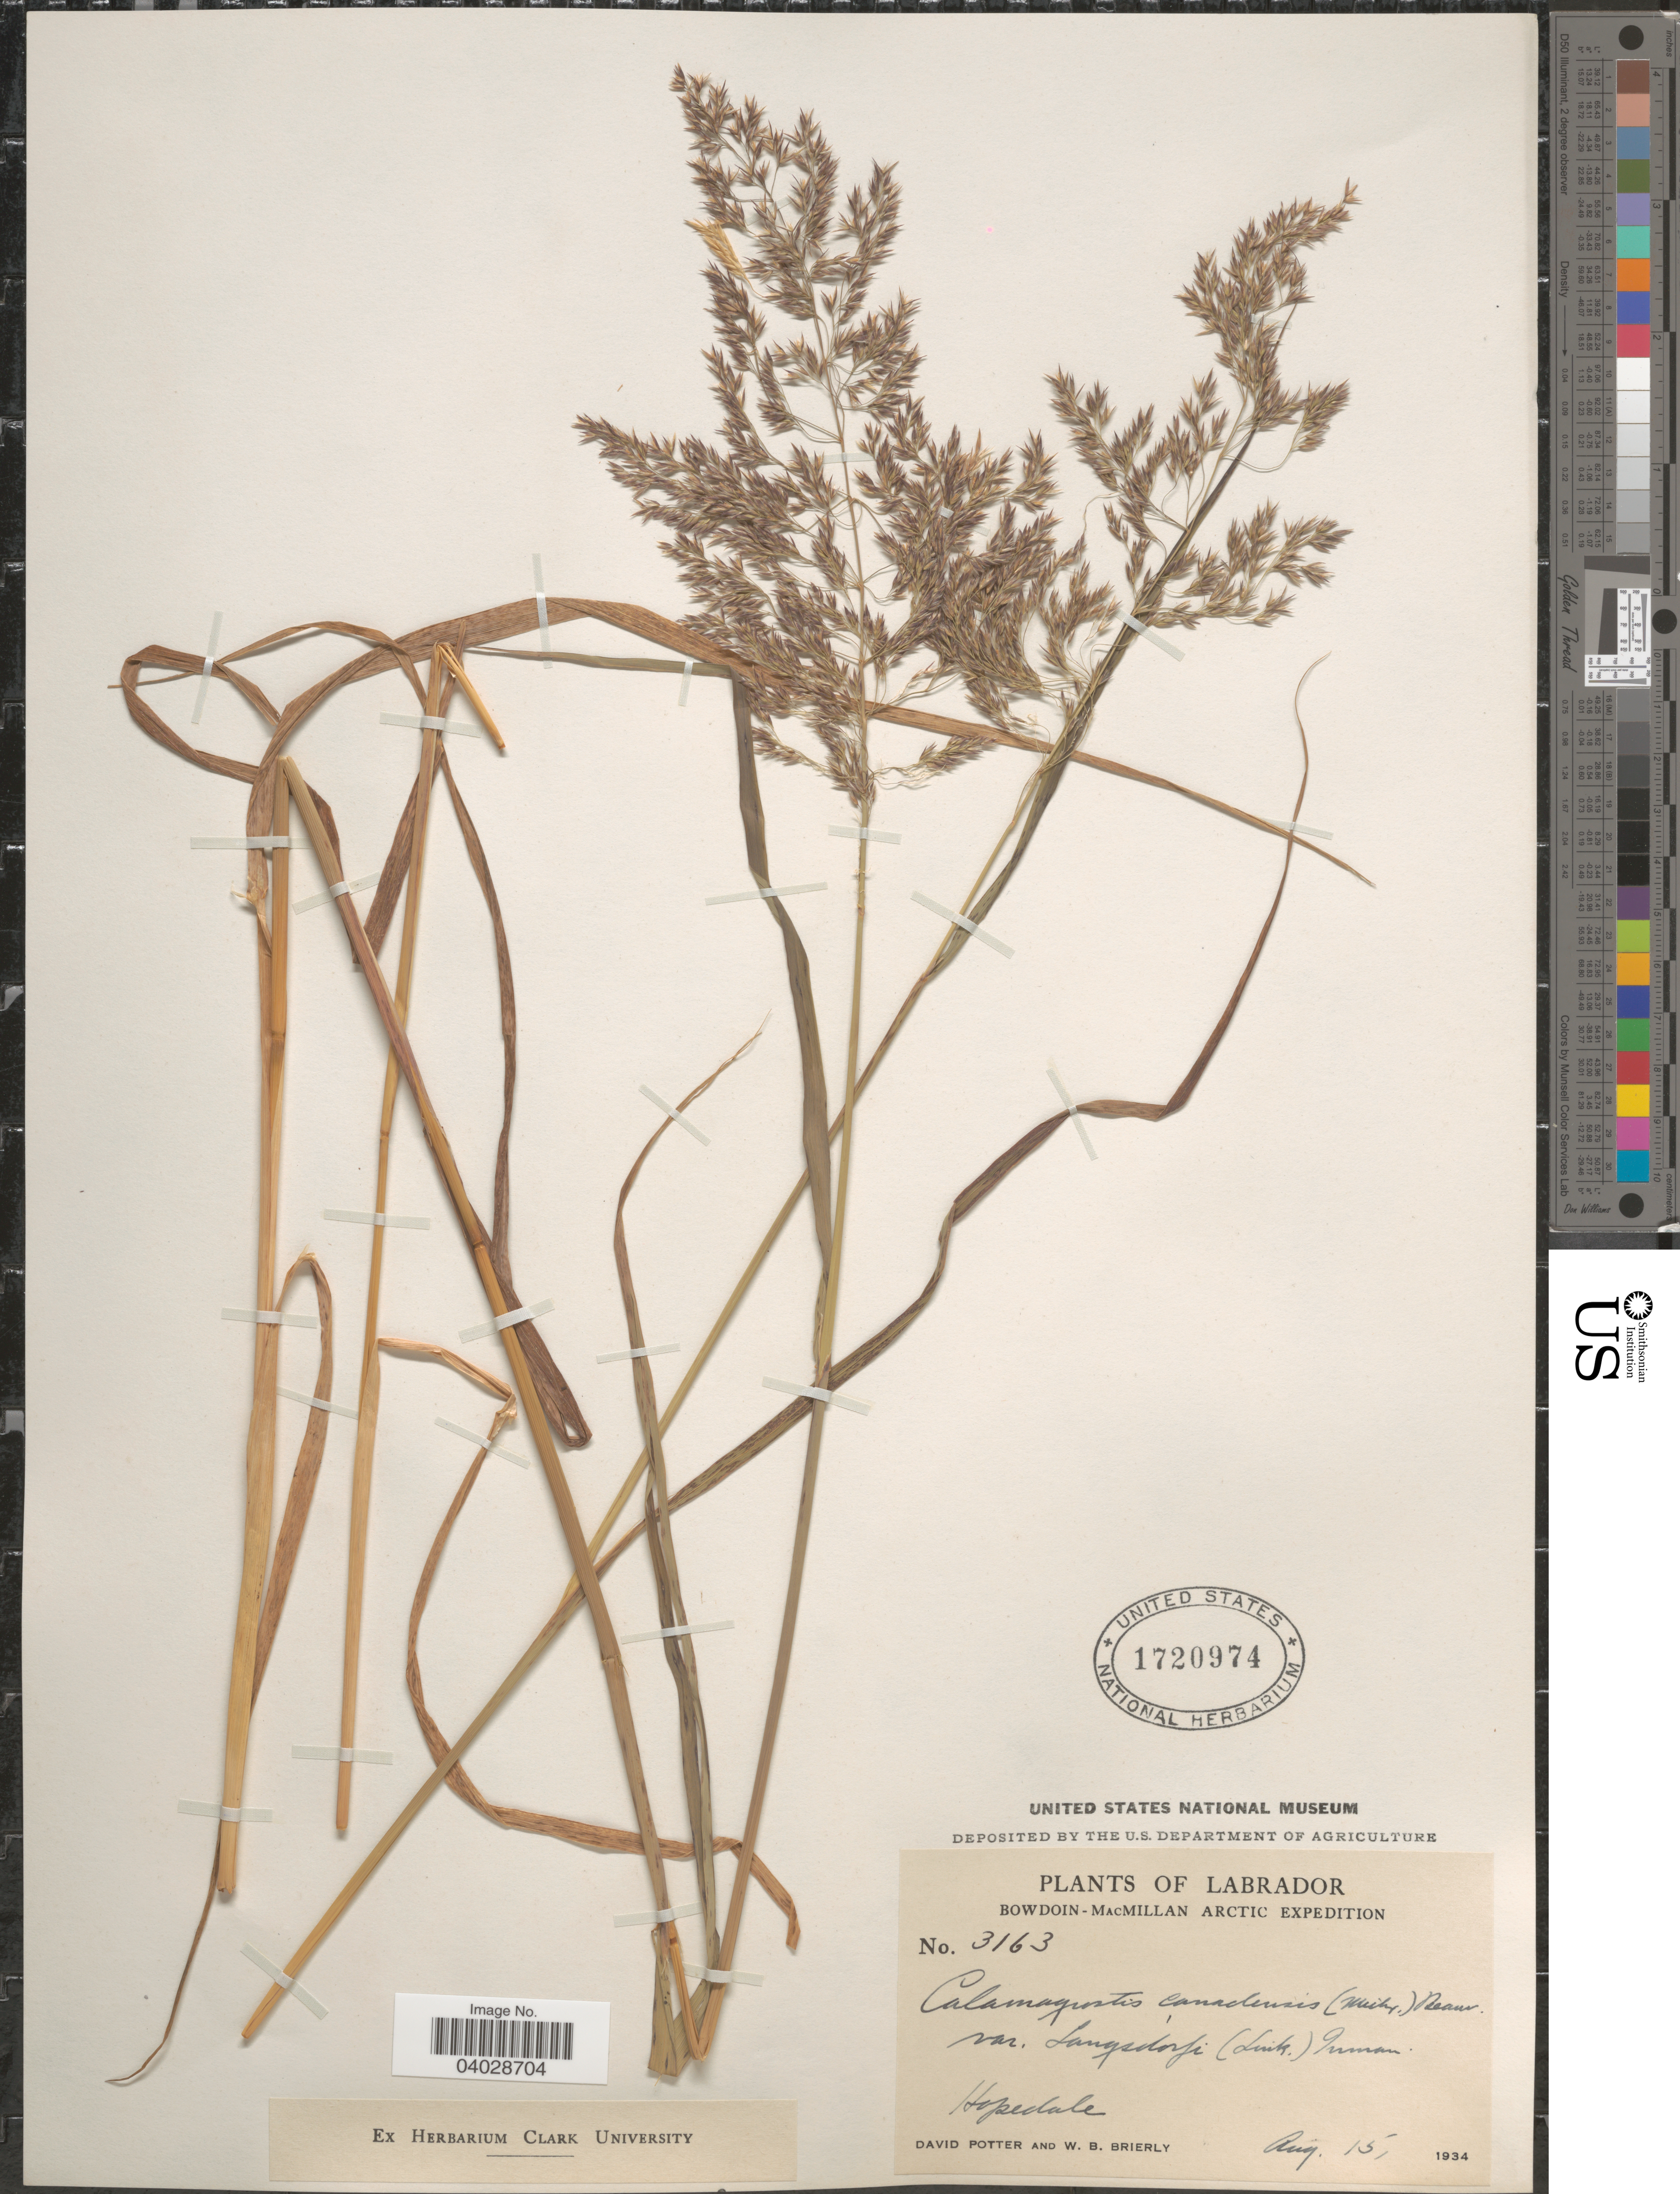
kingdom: Plantae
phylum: Tracheophyta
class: Liliopsida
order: Poales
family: Poaceae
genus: Calamagrostis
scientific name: Calamagrostis canadensis var. langsdorffii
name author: (Link) Inman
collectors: D. Potter & W. Brierly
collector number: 3163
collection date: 1934-08-15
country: Canada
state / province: Newfoundland and Labrador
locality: Labrador. Hopedale.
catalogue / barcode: US 1720974